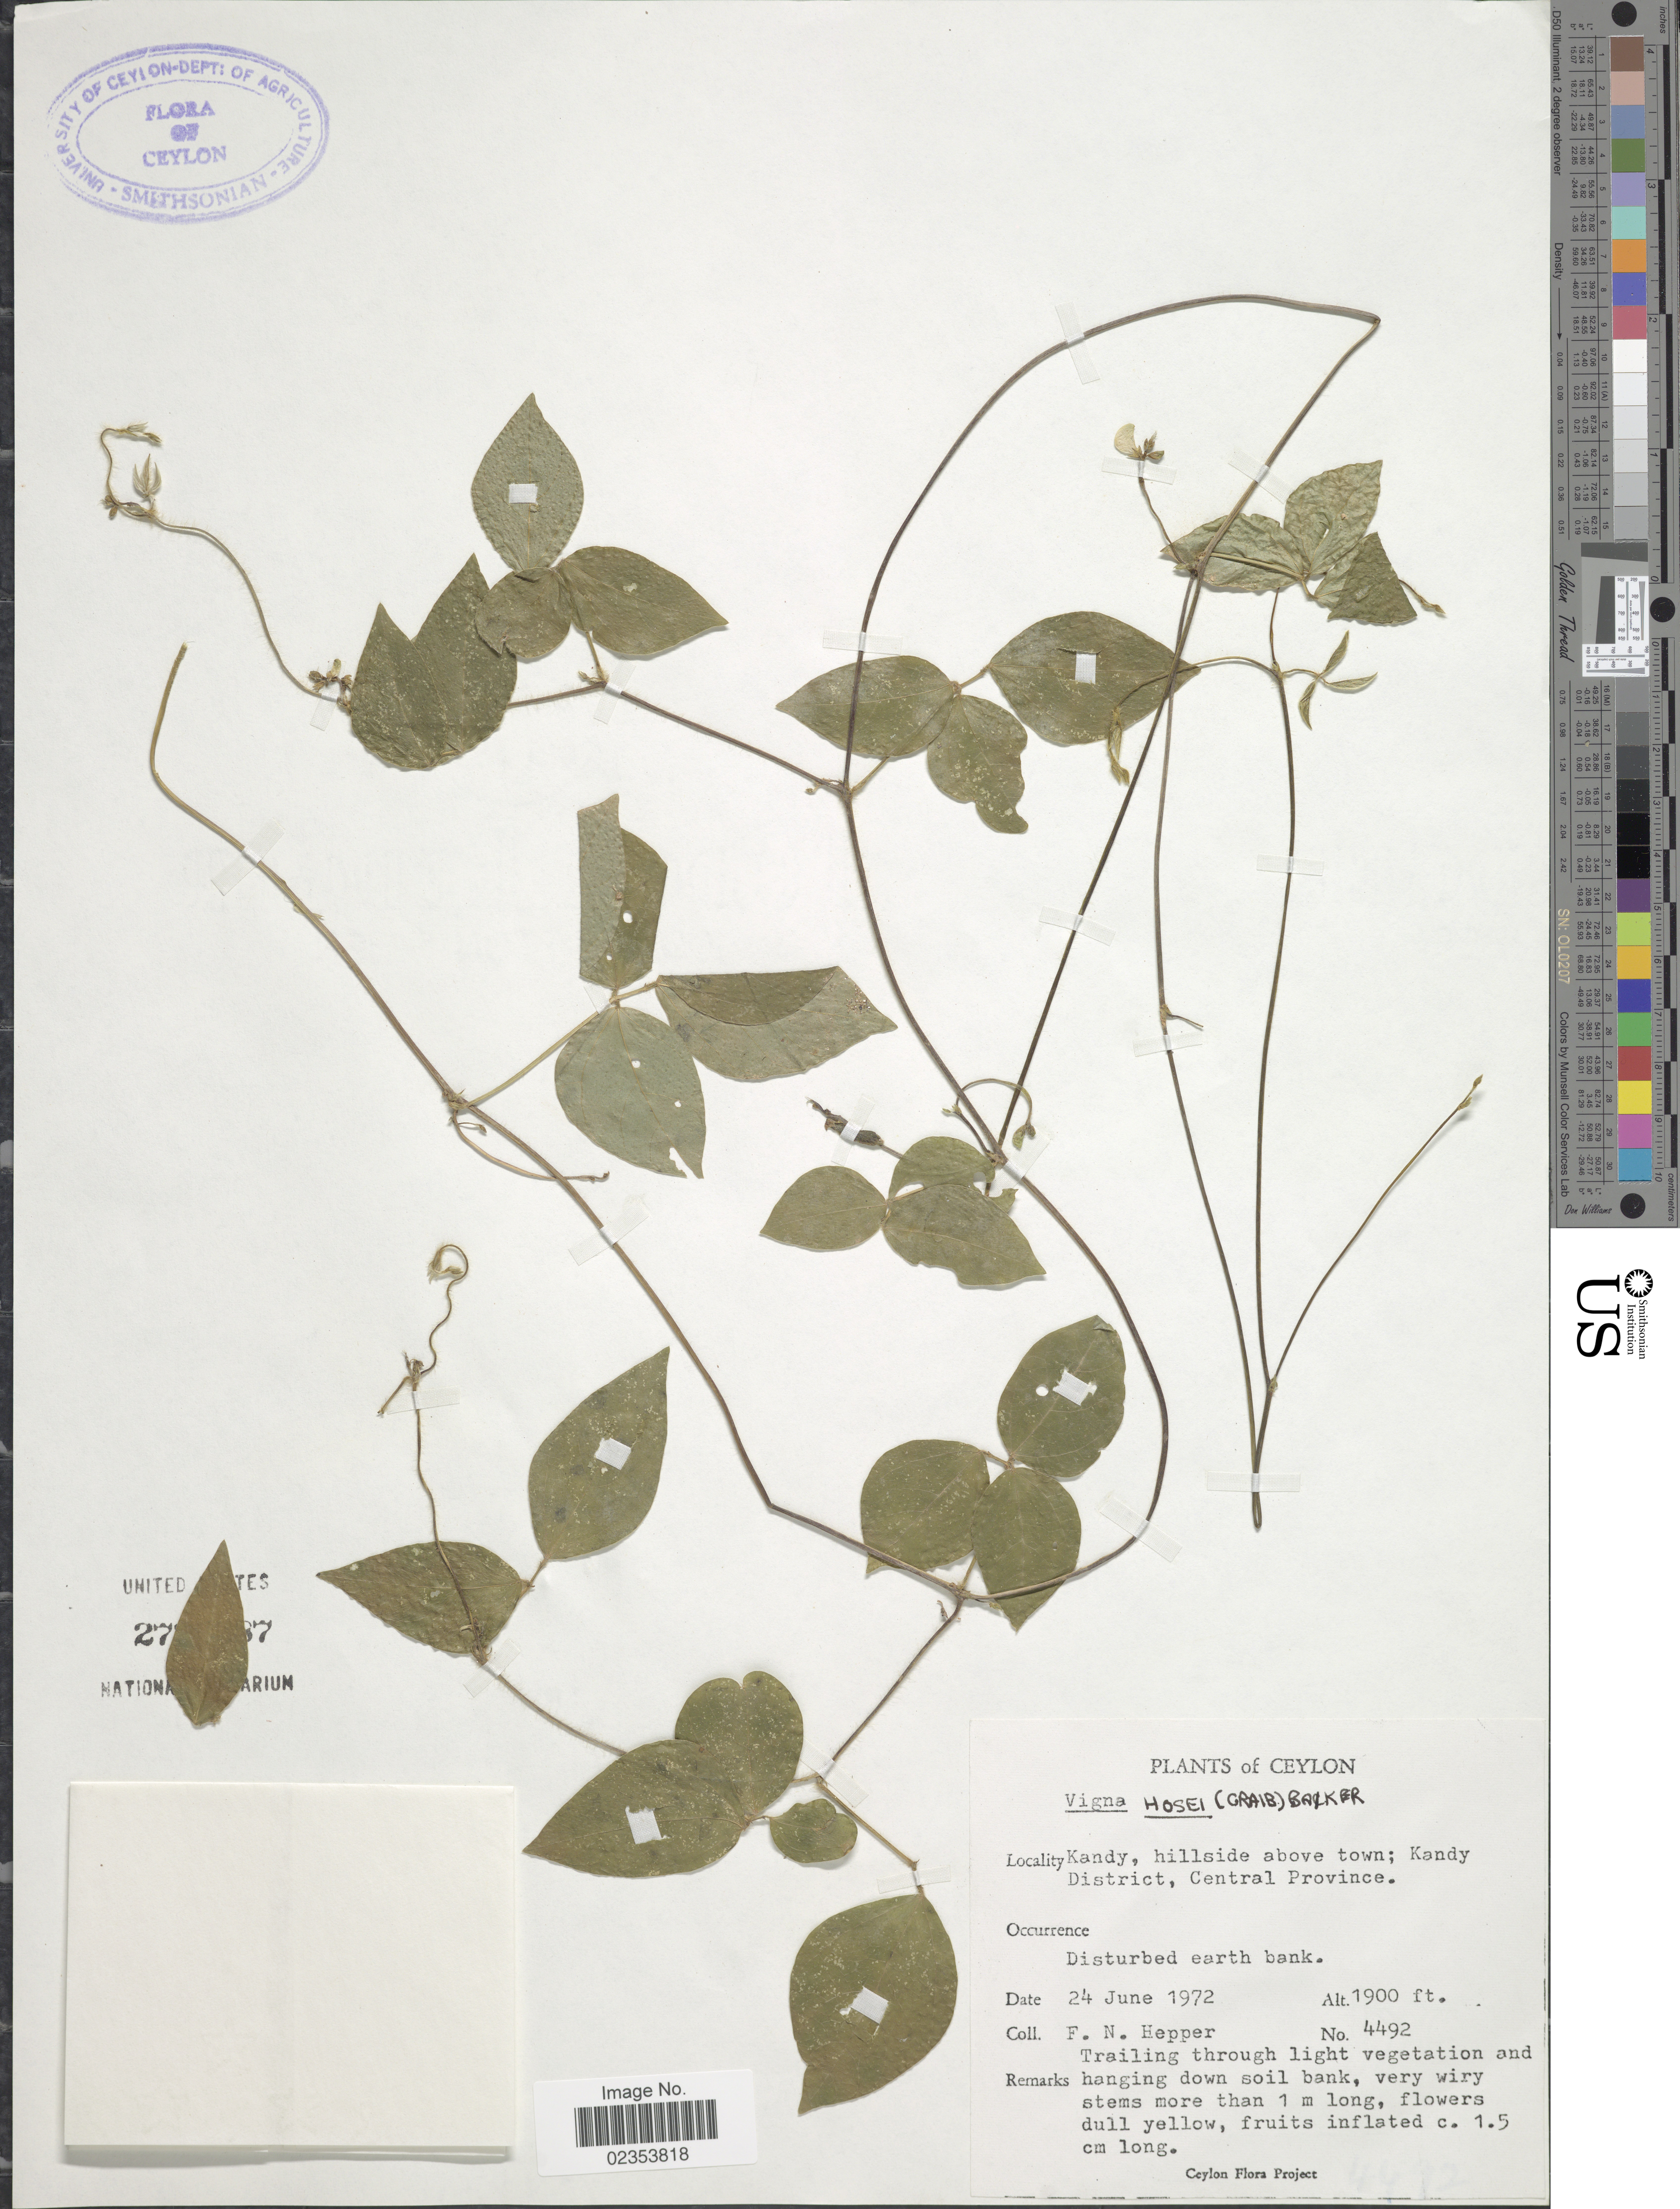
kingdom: Plantae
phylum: Tracheophyta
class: Magnoliopsida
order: Fabales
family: Fabaceae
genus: Vigna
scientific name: Vigna hosei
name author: (Craib) Backer ex K. Heyne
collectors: F. Hepper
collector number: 4492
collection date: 1972-06-24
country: Sri Lanka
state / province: Central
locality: Ceylon. Kandy, hillside above town; Kandy District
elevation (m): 579